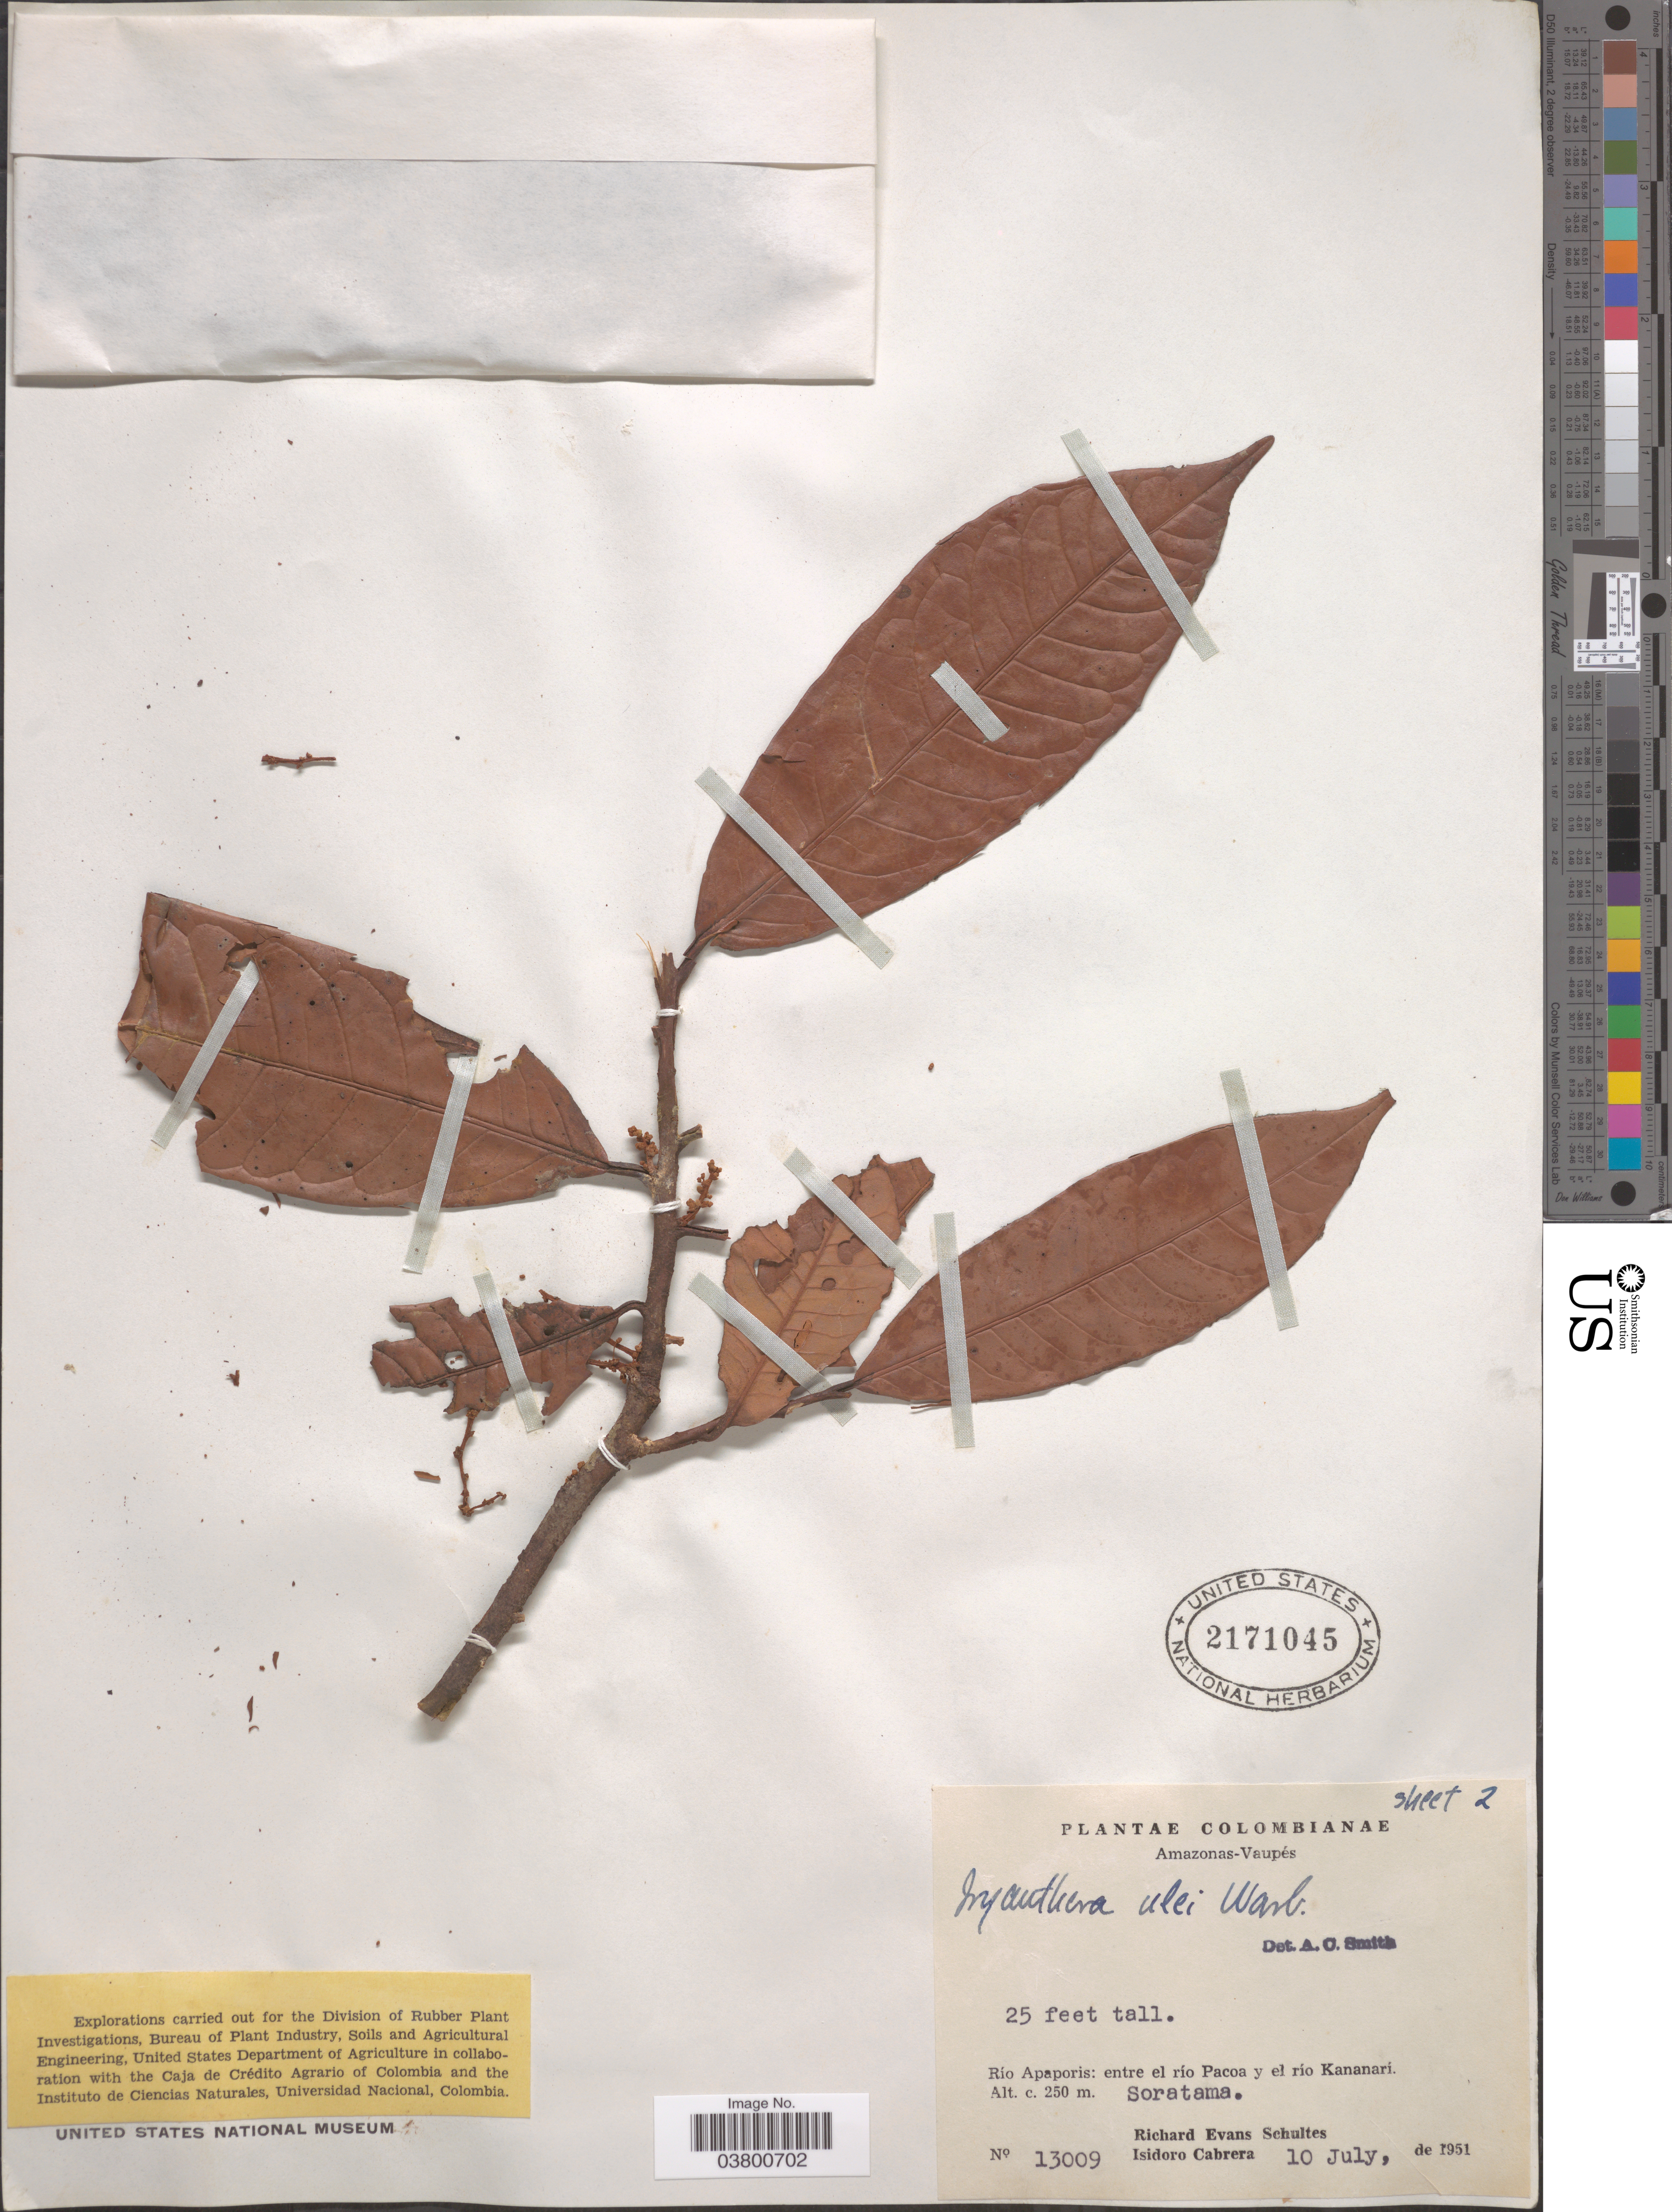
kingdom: Plantae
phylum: Tracheophyta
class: Magnoliopsida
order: Magnoliales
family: Myristicaceae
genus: Iryanthera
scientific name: Iryanthera ulei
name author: Warb.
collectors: R. E. Schultes & I. Cabrera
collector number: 13009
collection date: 1951-07-10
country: Colombia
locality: Amazonas-Vaupés: Río Apaporis: entre el Río Pacoa y el río Kananarí. Soratama.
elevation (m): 250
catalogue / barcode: US 2171045